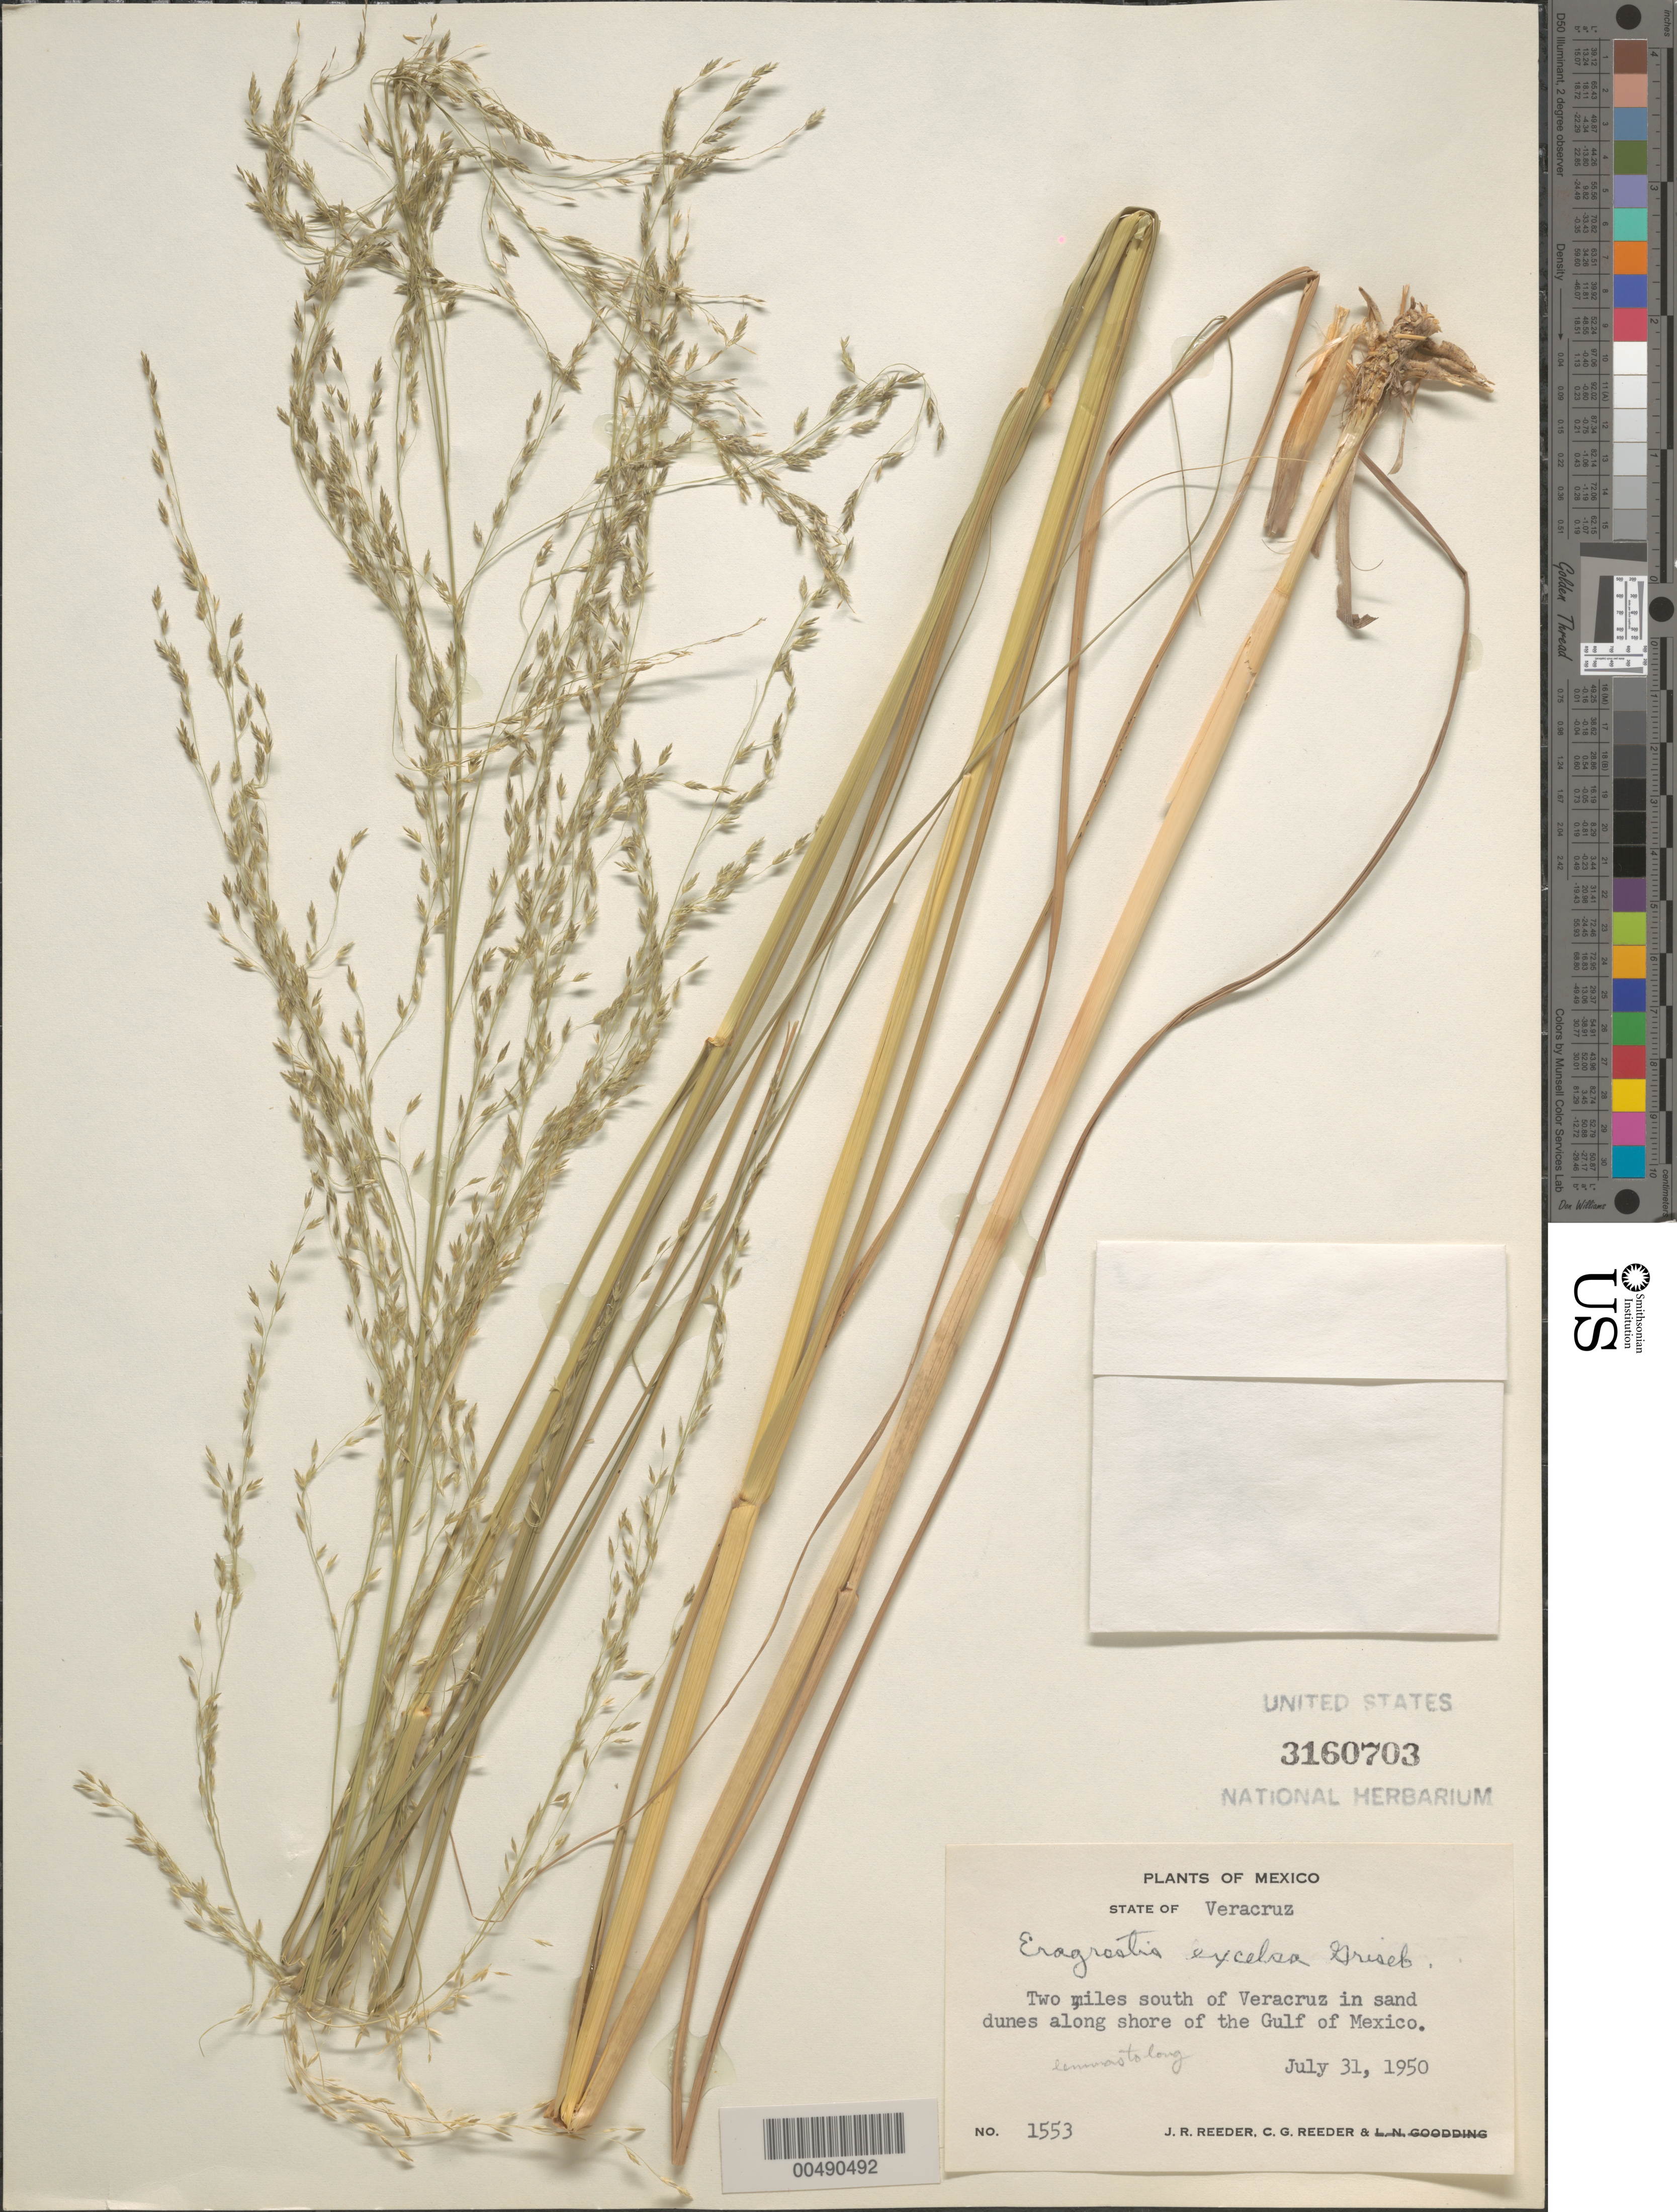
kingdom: Plantae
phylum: Tracheophyta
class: Liliopsida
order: Poales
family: Poaceae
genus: Eragrostis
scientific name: Eragrostis excelsa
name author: Griseb.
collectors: J. R. Reeder & C. G. Reeder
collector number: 1553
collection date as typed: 31 Jul 1950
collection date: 1950-07-31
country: Mexico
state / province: Veracruz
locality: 2 mi S of Veracruz along shore of the Gulf of Mexico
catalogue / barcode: US 3160703